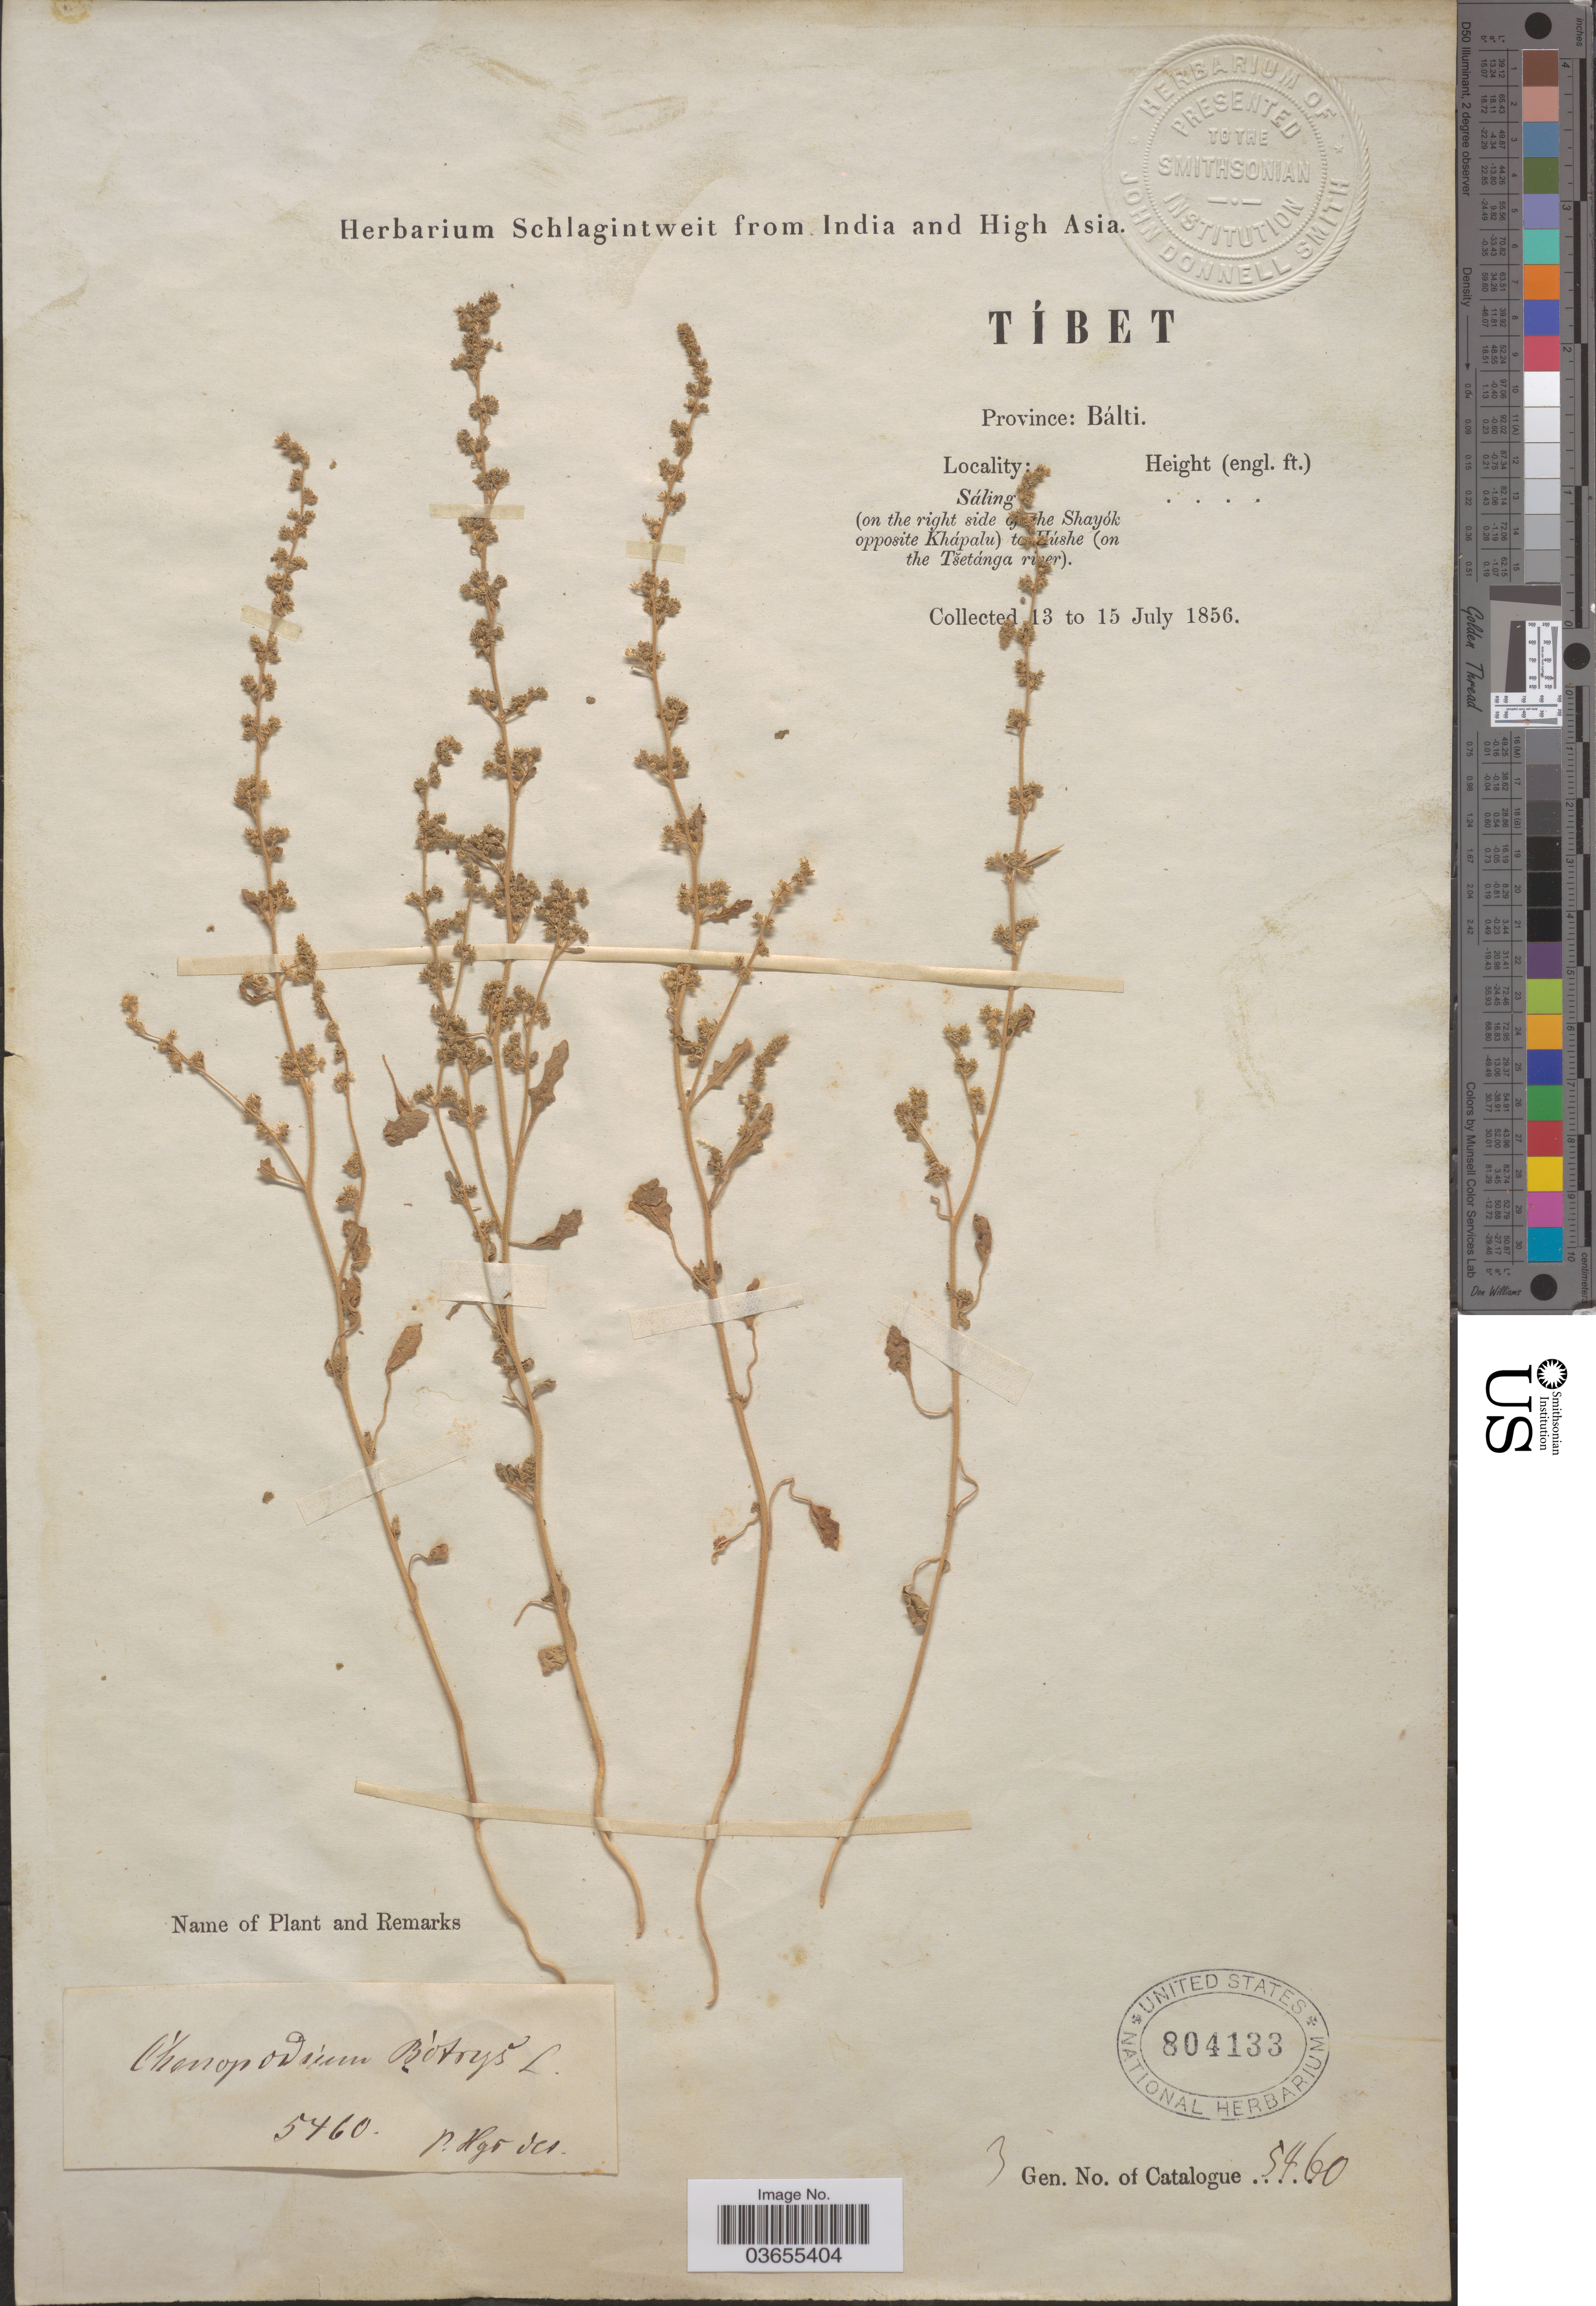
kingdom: Plantae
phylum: Tracheophyta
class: Magnoliopsida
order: Caryophyllales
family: Amaranthaceae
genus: Chenopodium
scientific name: Chenopodium botrys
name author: L.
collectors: ex herb. Schlagintweit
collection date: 1856-07-13/1856-07-15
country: China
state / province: Xizang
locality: Tíbet. Province: Bálti. Sáling (on the right side o[illegible text] [illegible text]he Shayók opposite Khápalu) to [illegible text]úshe (on the Tšetánga ri[illegible text]er).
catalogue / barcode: US 804133